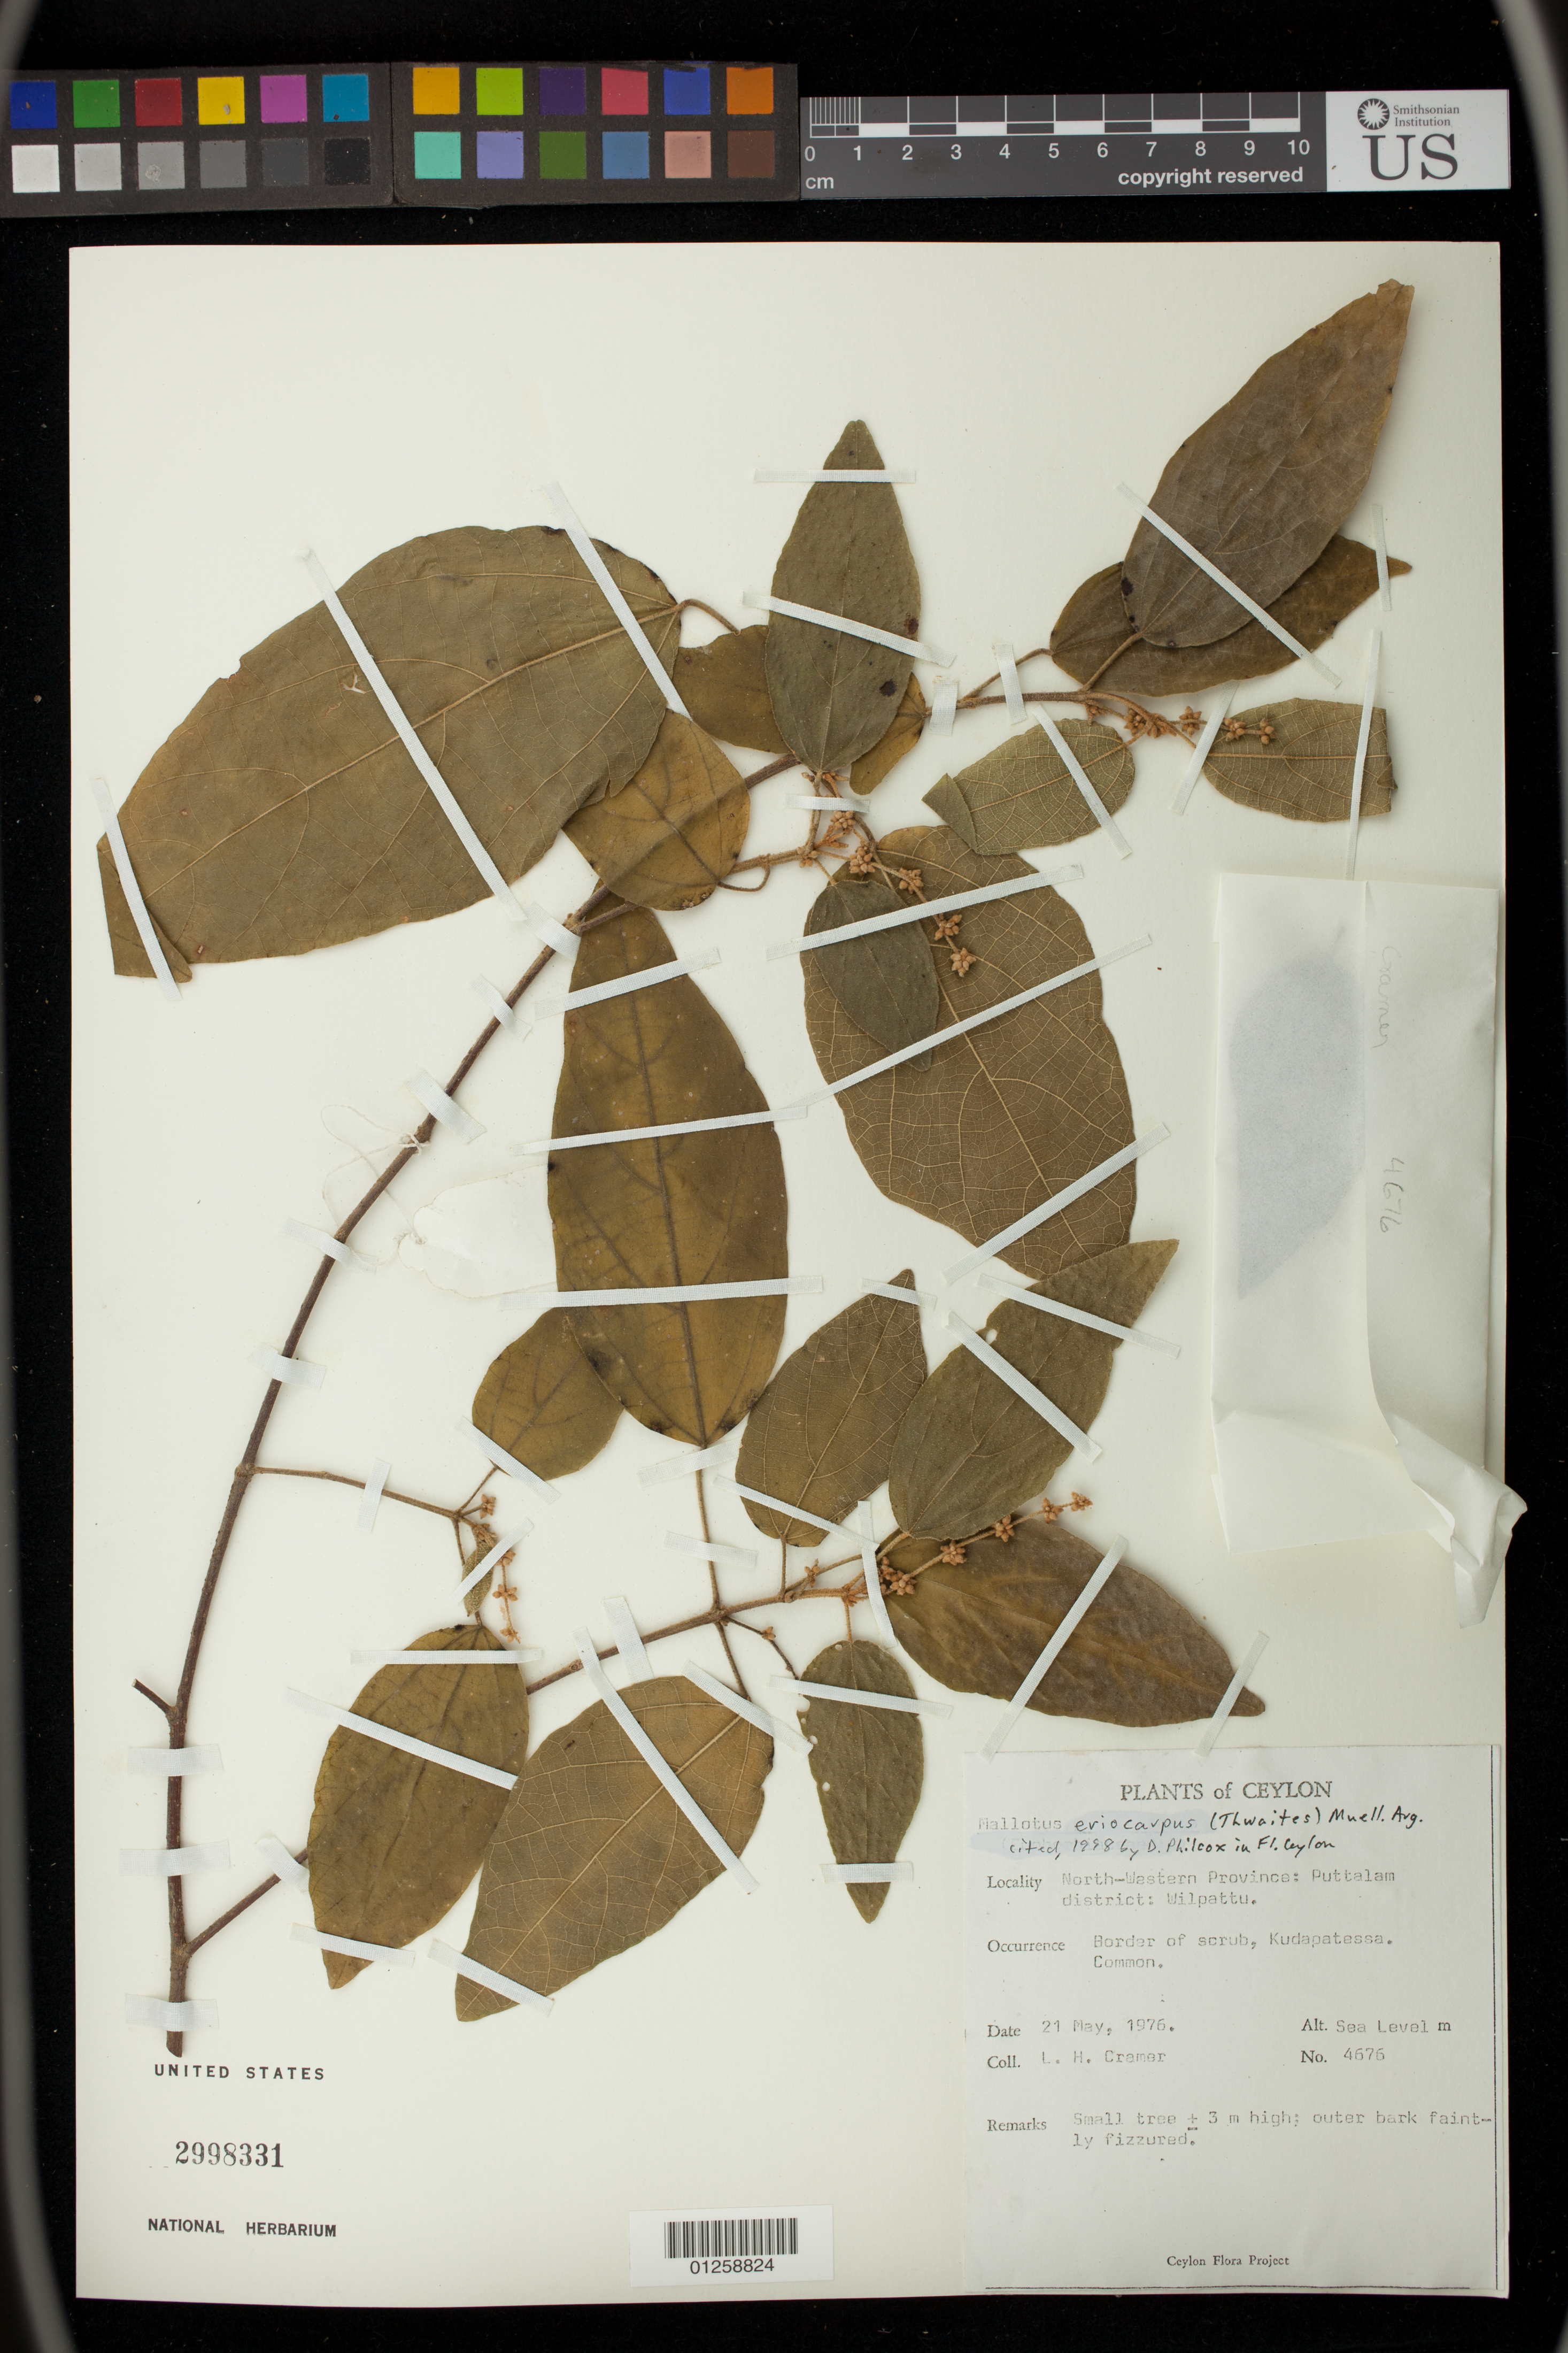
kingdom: Plantae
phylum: Tracheophyta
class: Magnoliopsida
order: Malpighiales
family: Euphorbiaceae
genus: Mallotus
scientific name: Mallotus eriocarpus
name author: (Thwaites) Müll. Arg.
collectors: L. H. Cramer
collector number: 4676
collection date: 1976-05-21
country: Sri Lanka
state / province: North Western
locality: Puttalam. District: Wilpattu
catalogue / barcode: US 2998331